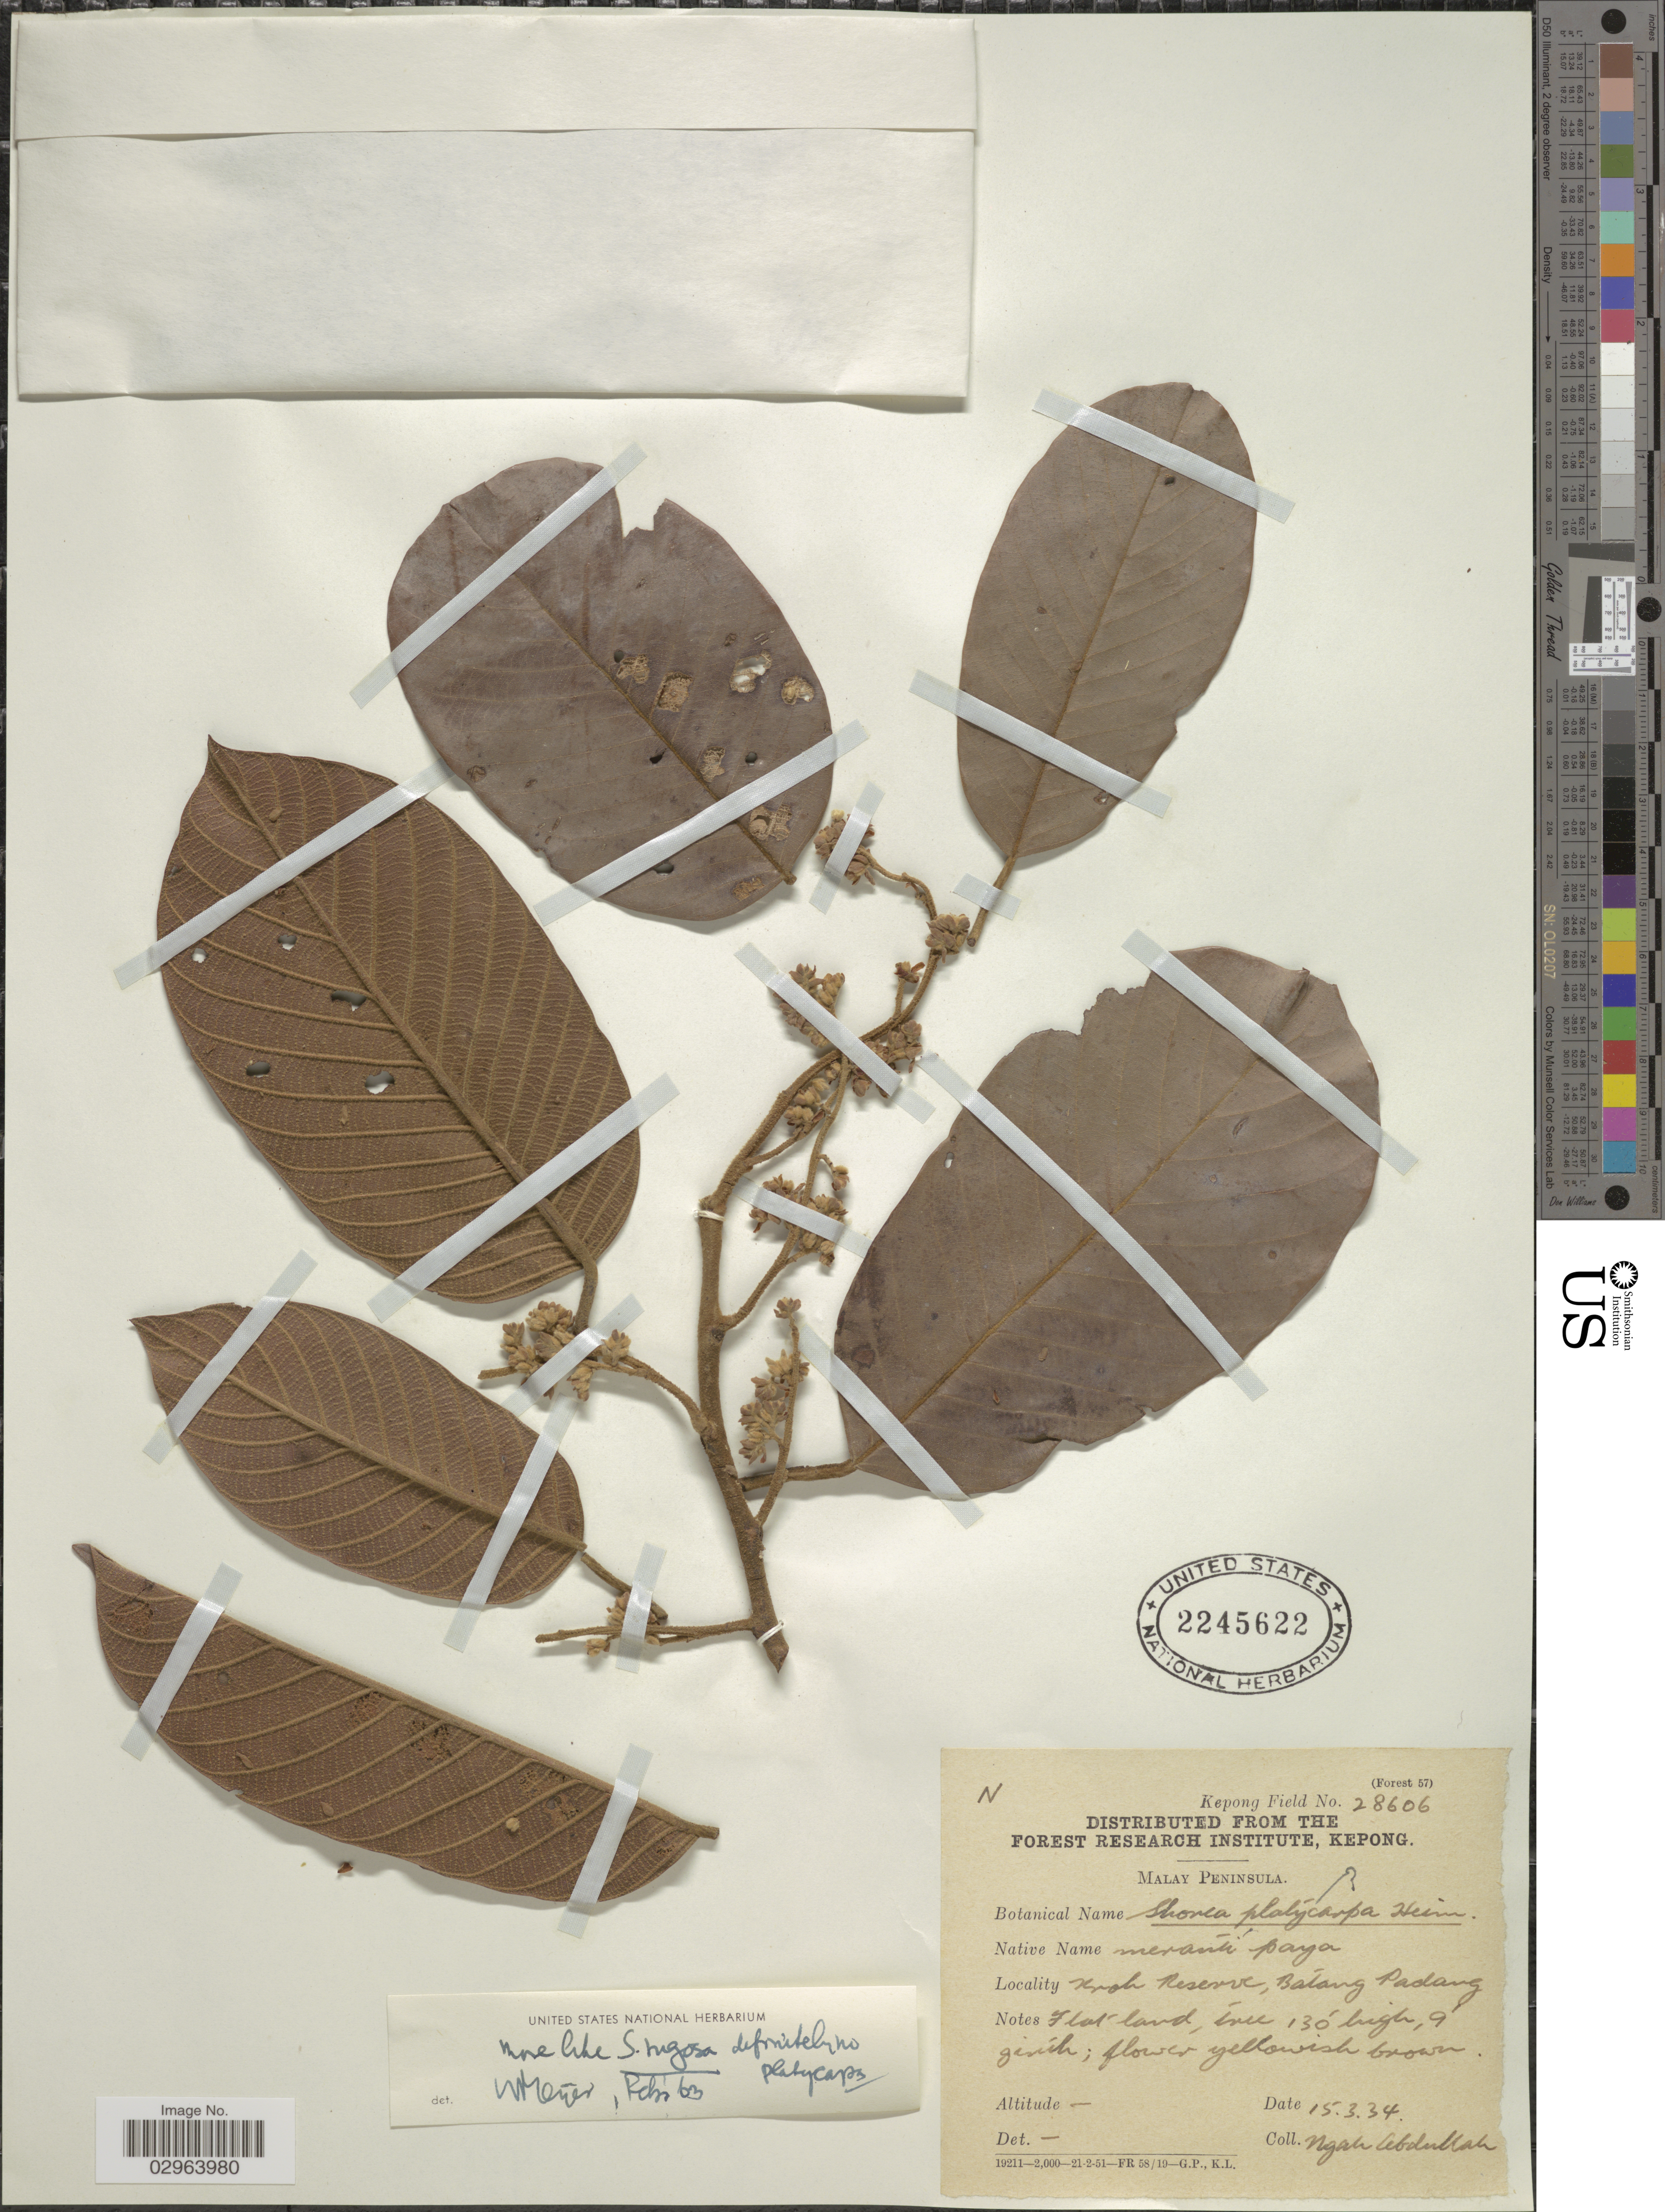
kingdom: Plantae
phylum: Tracheophyta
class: Magnoliopsida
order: Malvales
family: Dipterocarpaceae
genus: Rubroshorea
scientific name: Rubroshorea sp.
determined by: Strong, Mark T., (BOT), Smithsonian Institution - National Museum of Natural History (UNITED STATES)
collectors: N. Abdullah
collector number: Kepong Field 28606?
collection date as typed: Transcribed d/m/y: 15/3/34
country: Malaysia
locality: Malay Peninsula. Kroh Reserve, Batang Padang.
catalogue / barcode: US 2245622